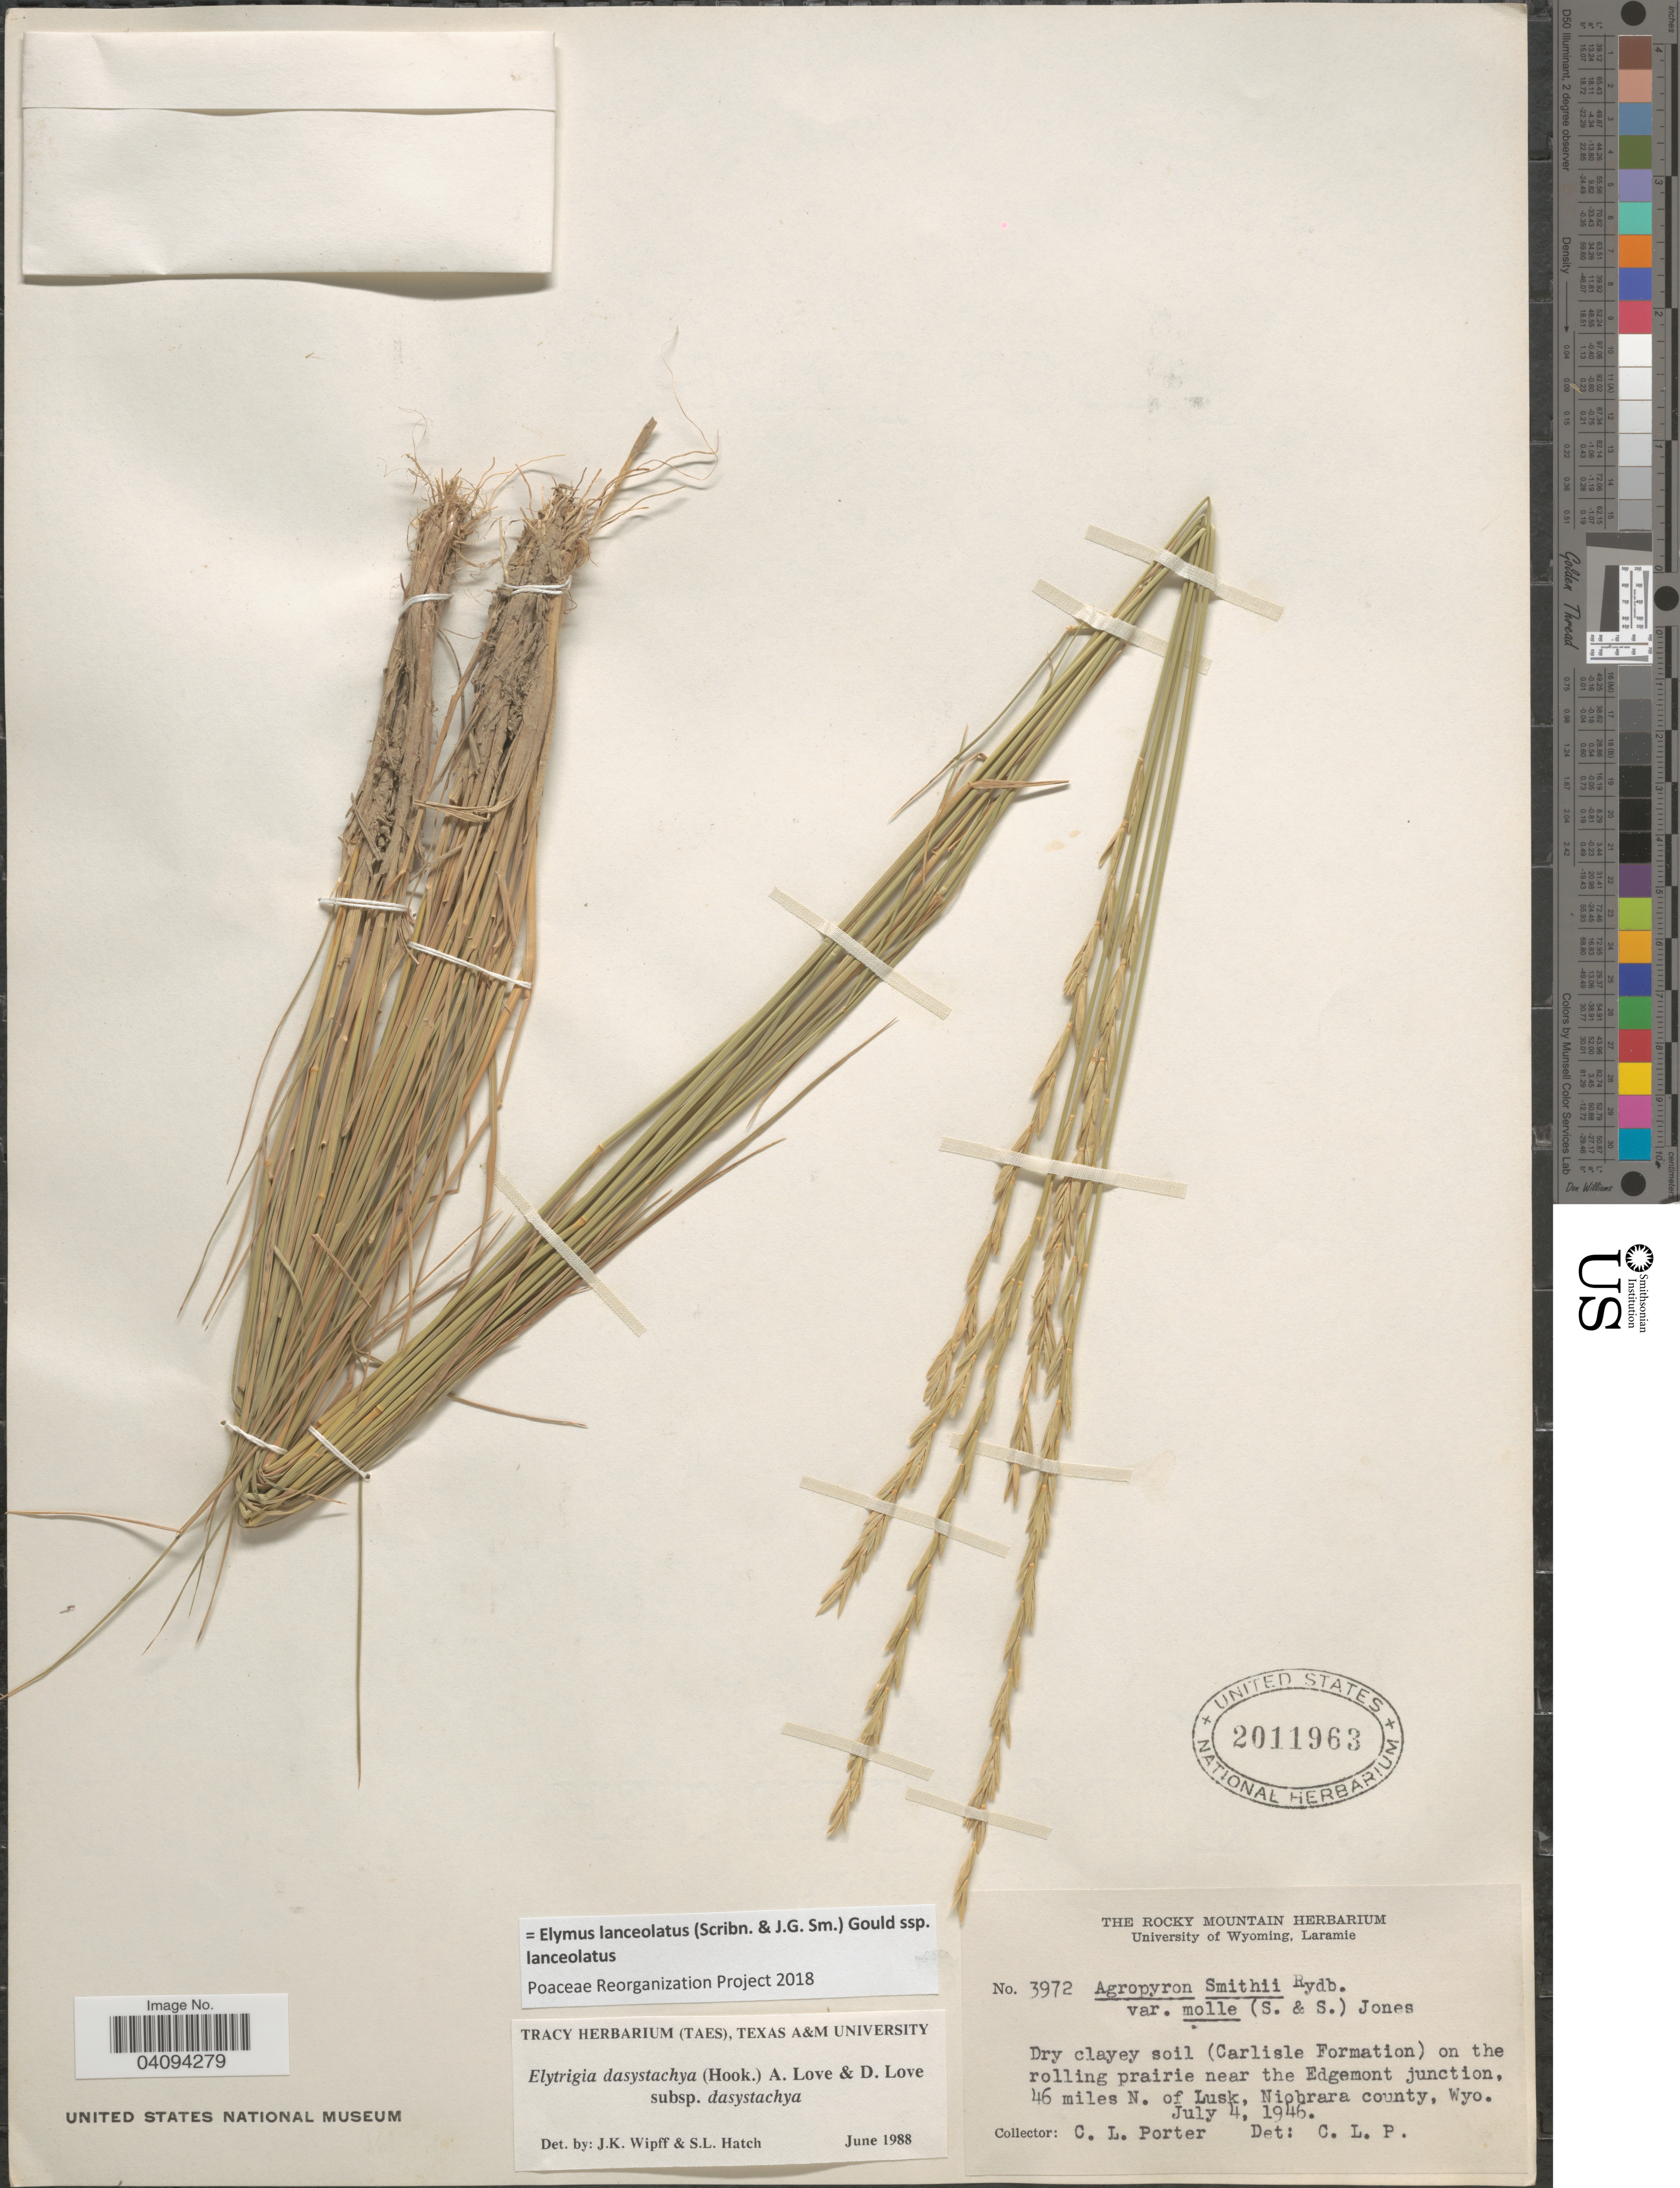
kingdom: Plantae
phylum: Tracheophyta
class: Liliopsida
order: Poales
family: Poaceae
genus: Elymus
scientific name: Elymus lanceolatus subsp. lanceolatus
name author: (Scribn. & J.G. Sm.) Gould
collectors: C. L. Porter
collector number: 3972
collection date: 1946-07-04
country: United States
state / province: Wyoming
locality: Dry clayey soil (Carlisle Formation) on the rolling prairie near the Edgemont junction. 46 miles N. of Lusk, Niobrara county.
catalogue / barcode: US 2011963